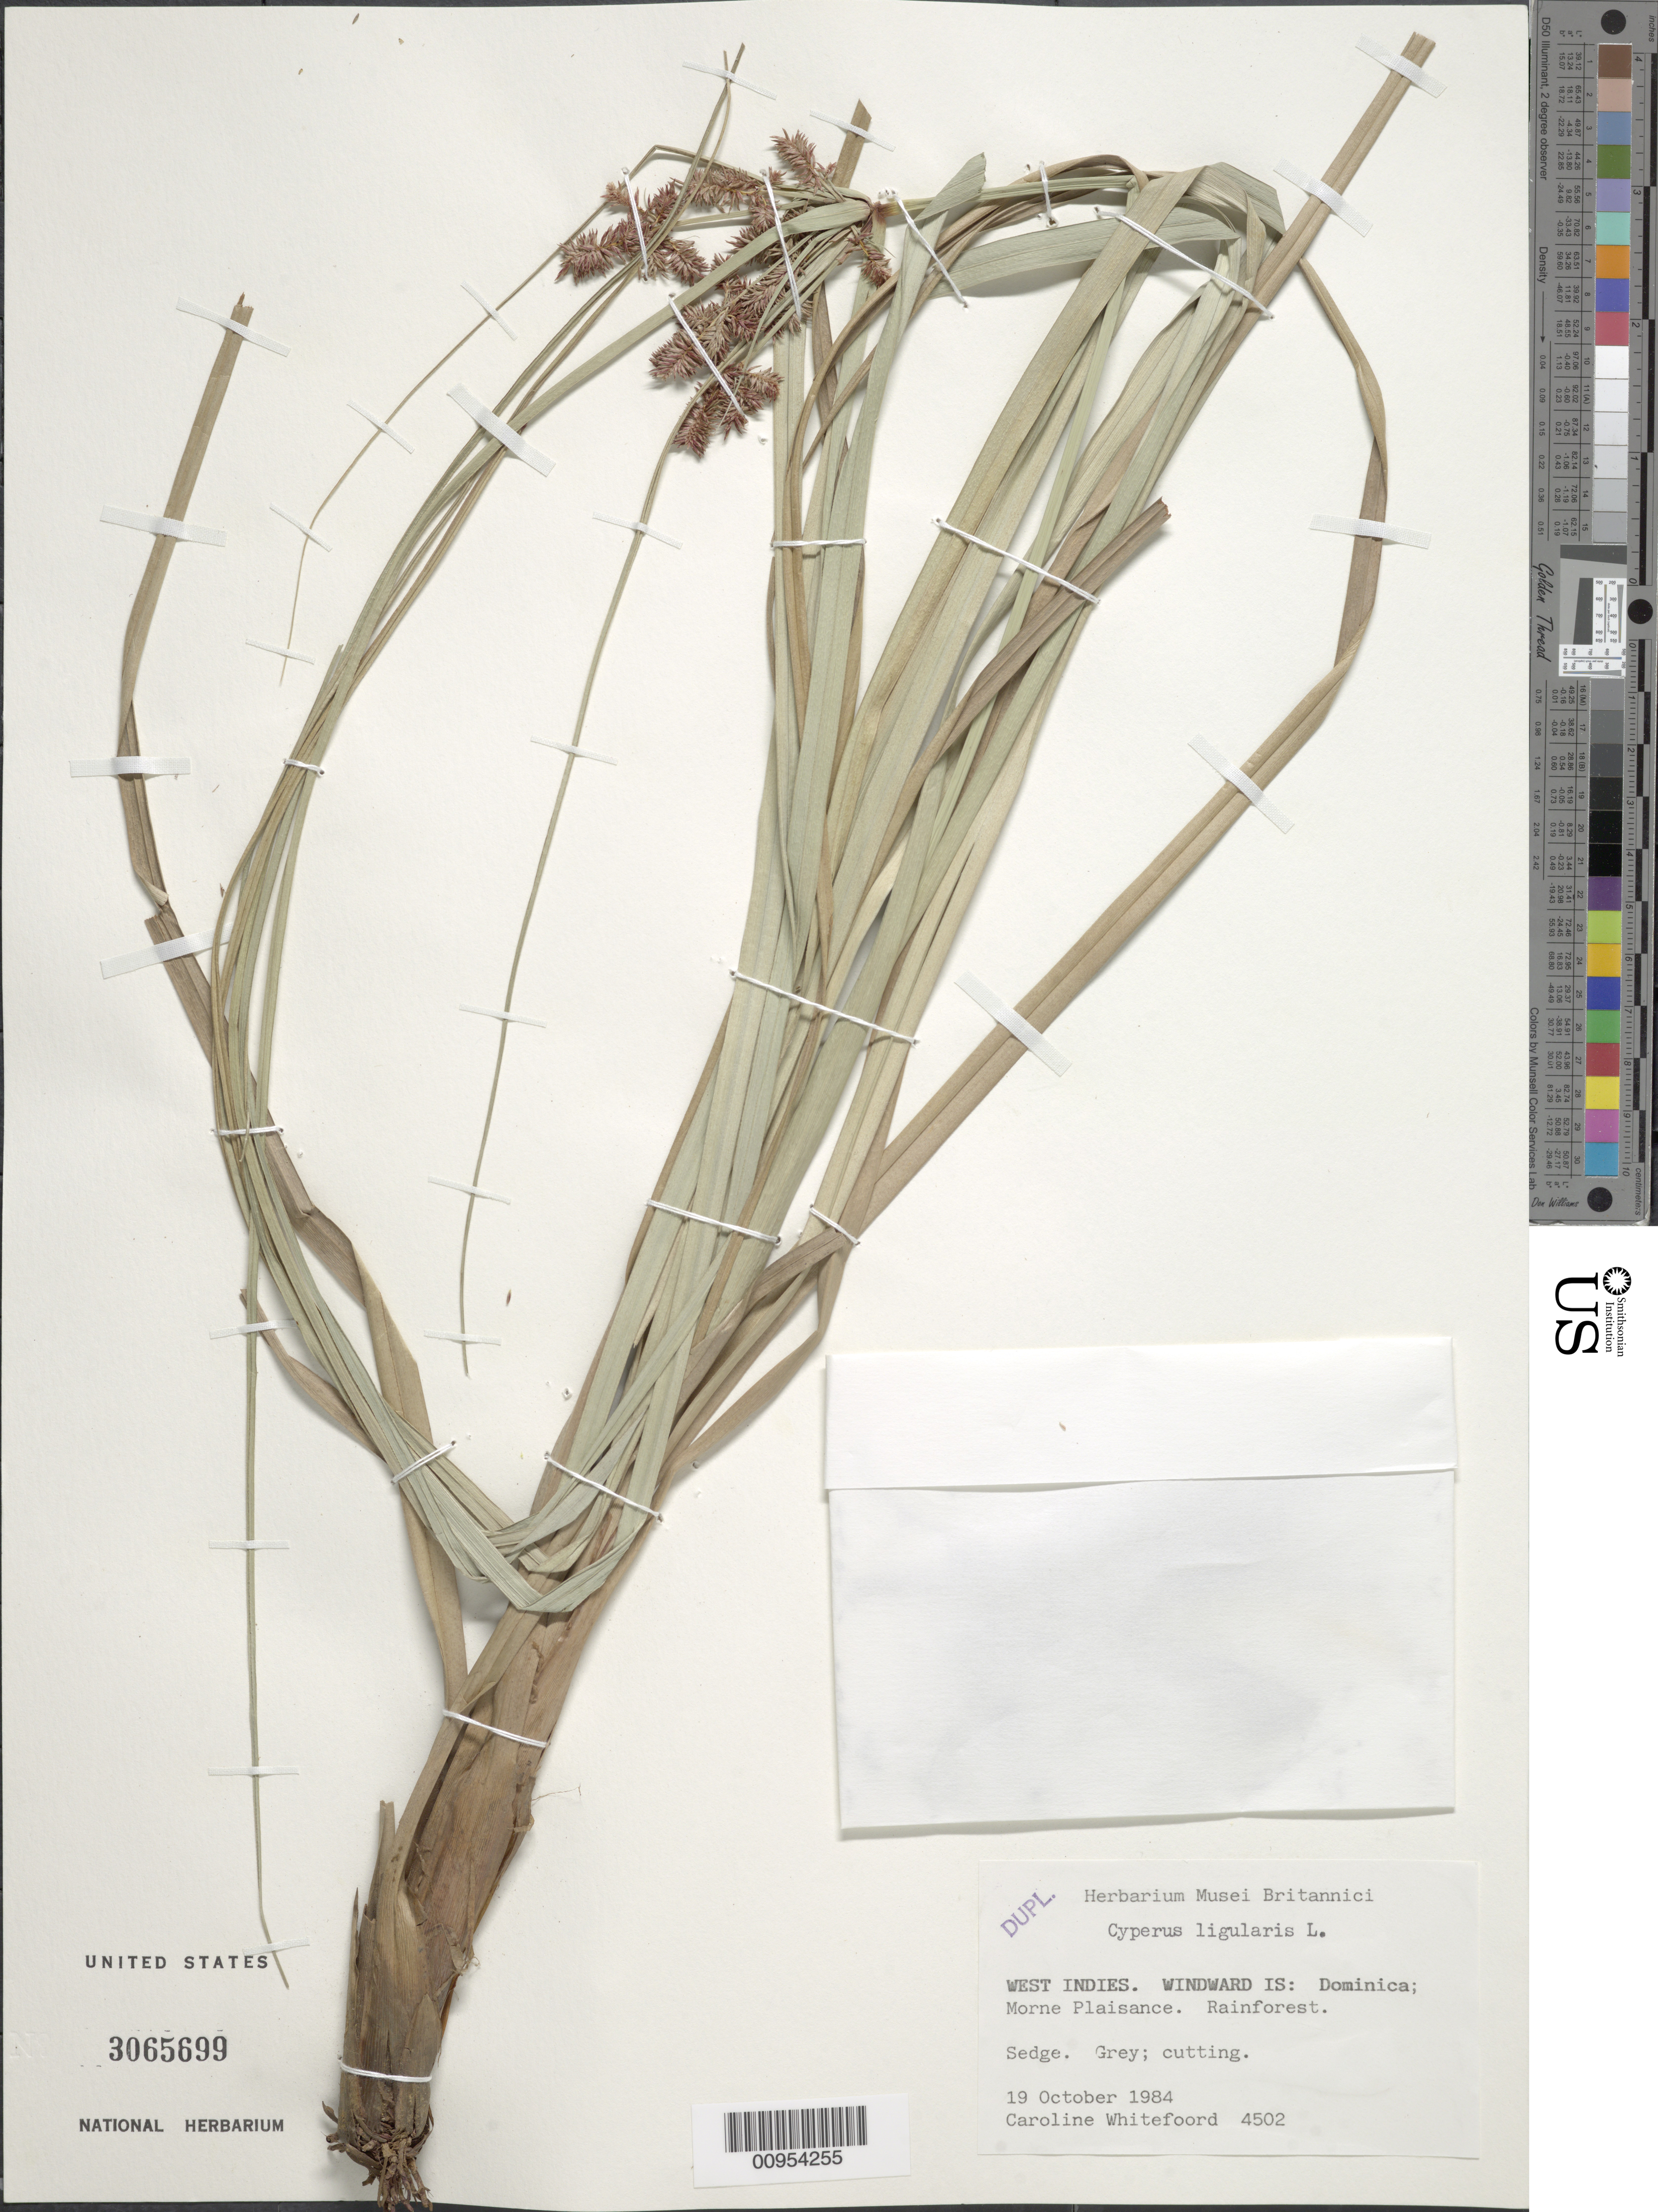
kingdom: Plantae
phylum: Tracheophyta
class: Liliopsida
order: Poales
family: Cyperaceae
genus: Cyperus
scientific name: Cyperus ligularis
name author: L.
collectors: C. Whitefoord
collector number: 4502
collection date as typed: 19 Oct 1984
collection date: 1984-10-19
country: Dominica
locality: Morne Plaisance, rainforest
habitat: Rainforest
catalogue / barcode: US 3065699